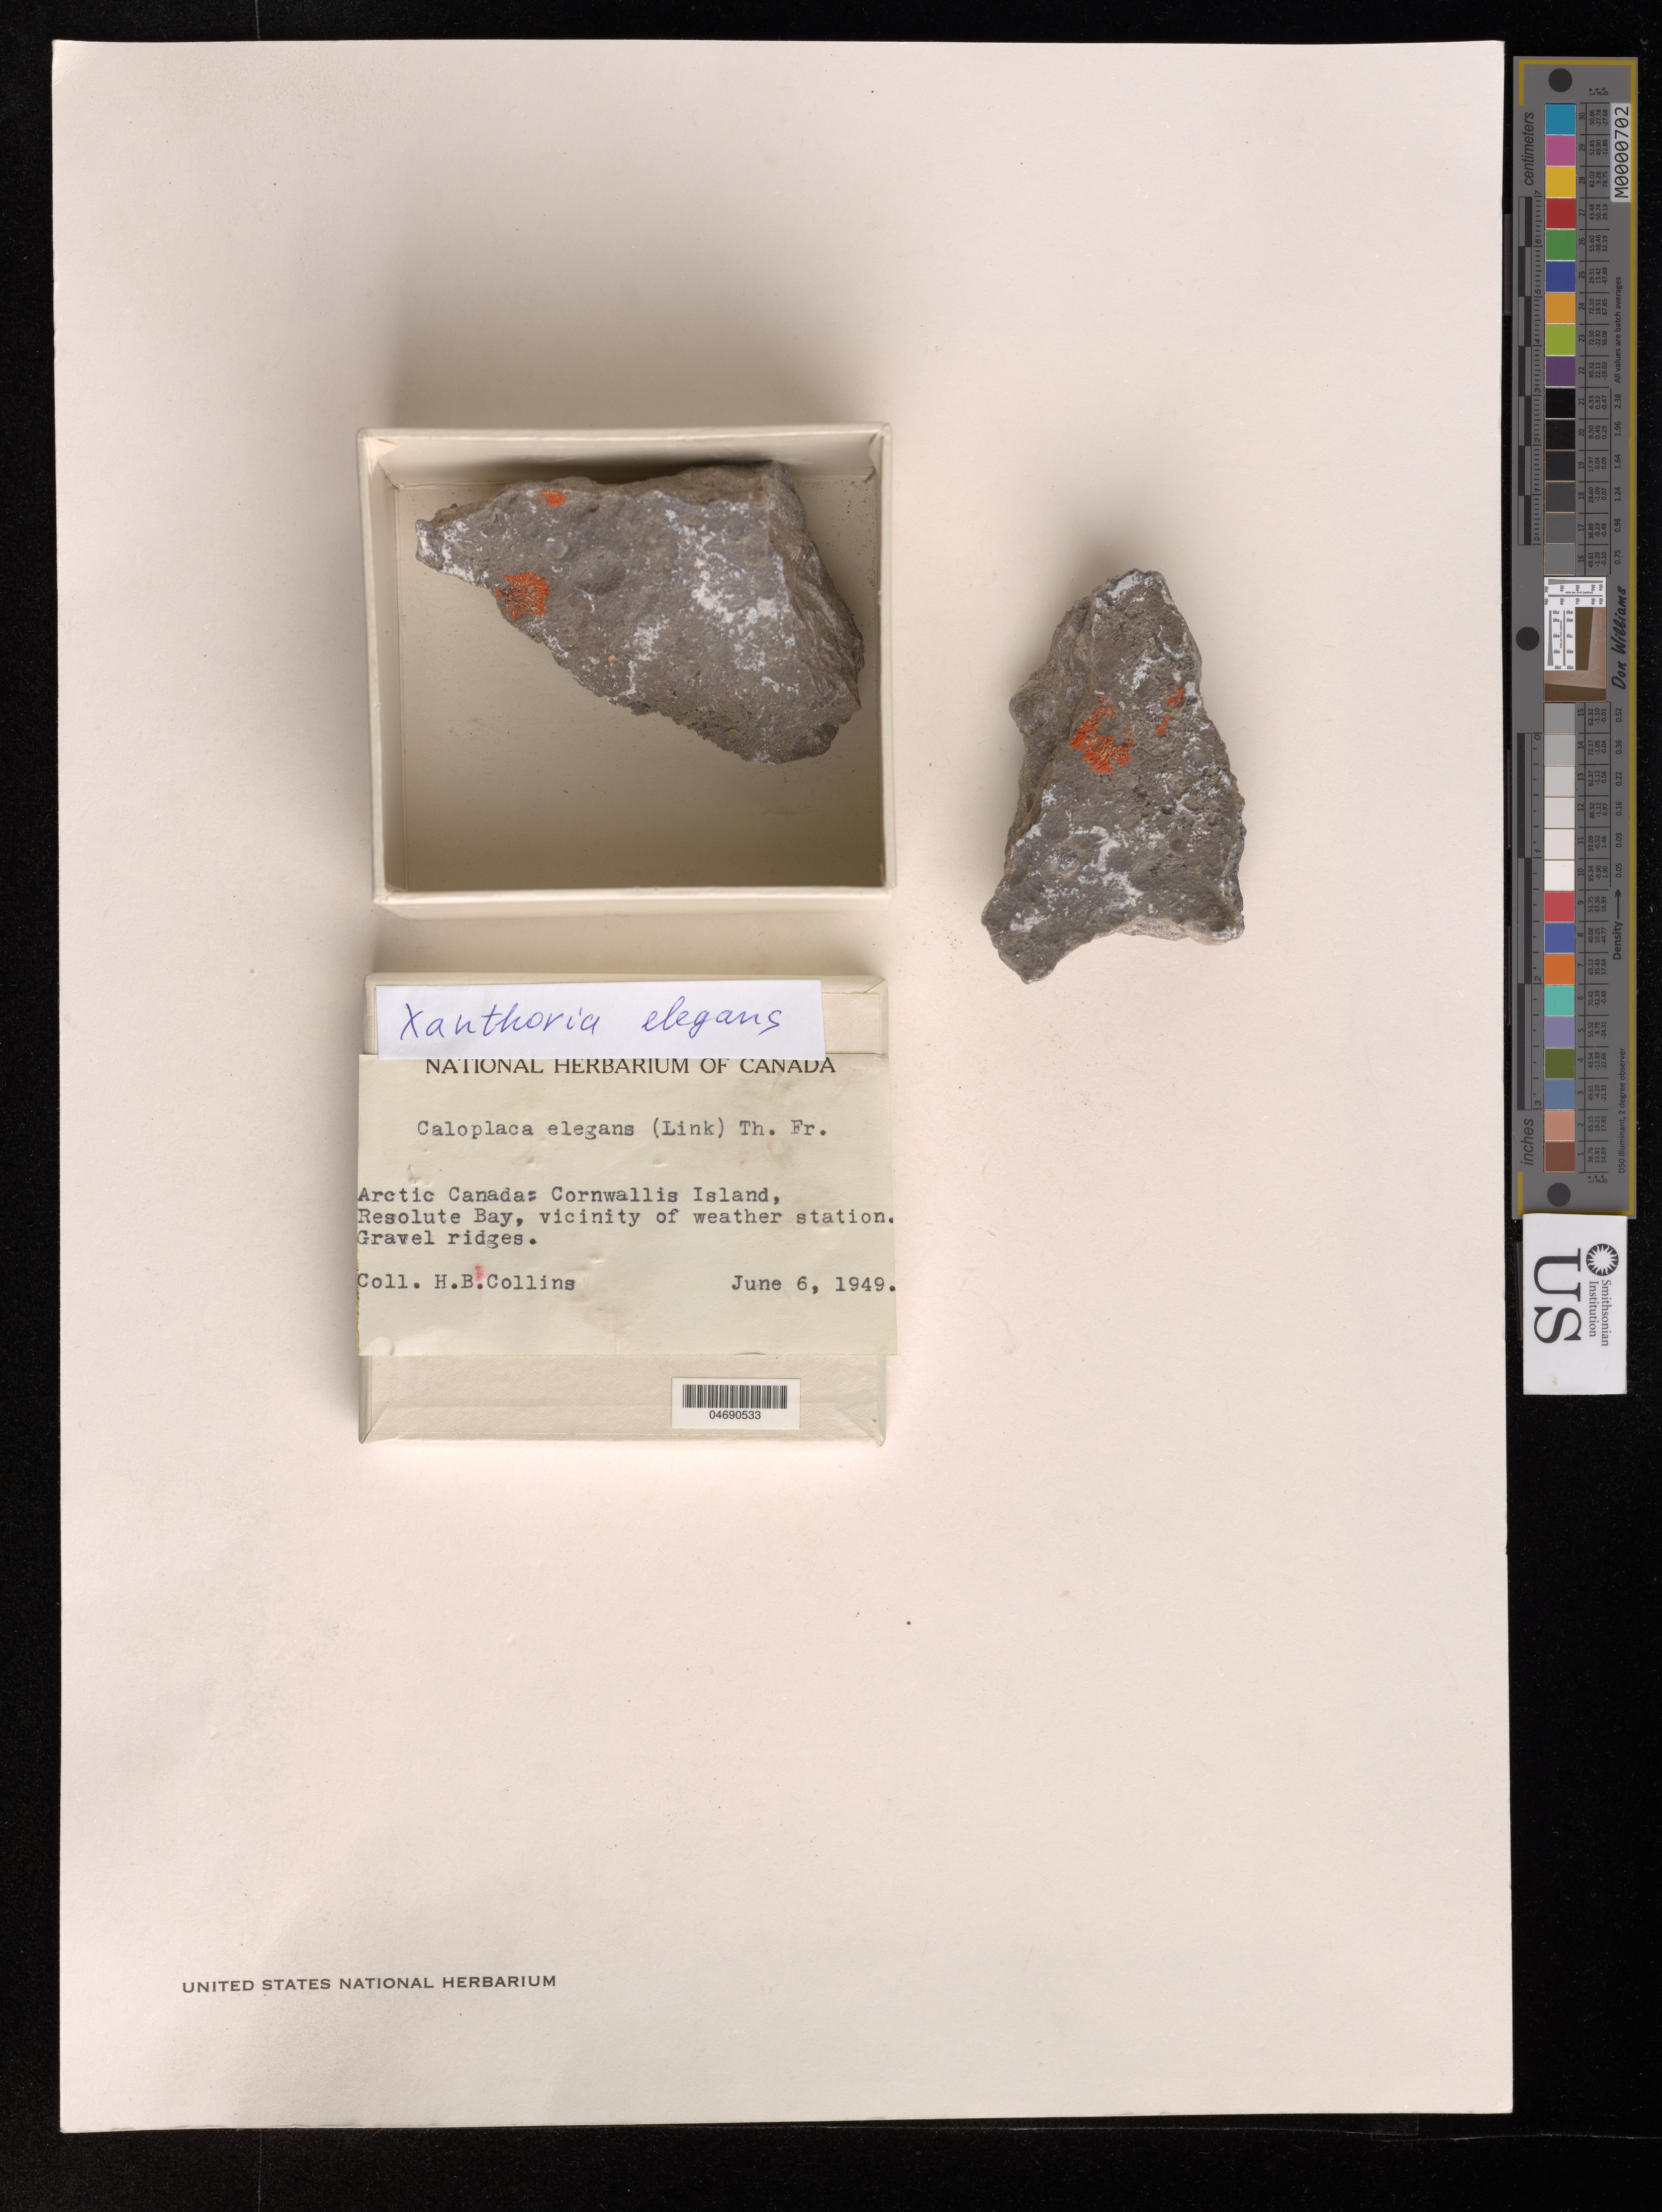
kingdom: Fungi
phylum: Ascomycota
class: Lecanoromycetes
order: Teloschistales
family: Teloschistaceae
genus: Xanthoria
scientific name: Xanthoria elegans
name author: (Link) Th. Fr.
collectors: H. Collins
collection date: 1949-06-06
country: Canada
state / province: Nunavut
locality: Arctic Canada: Cornwallis Island, Resolute Bay, vicinity of weather station.